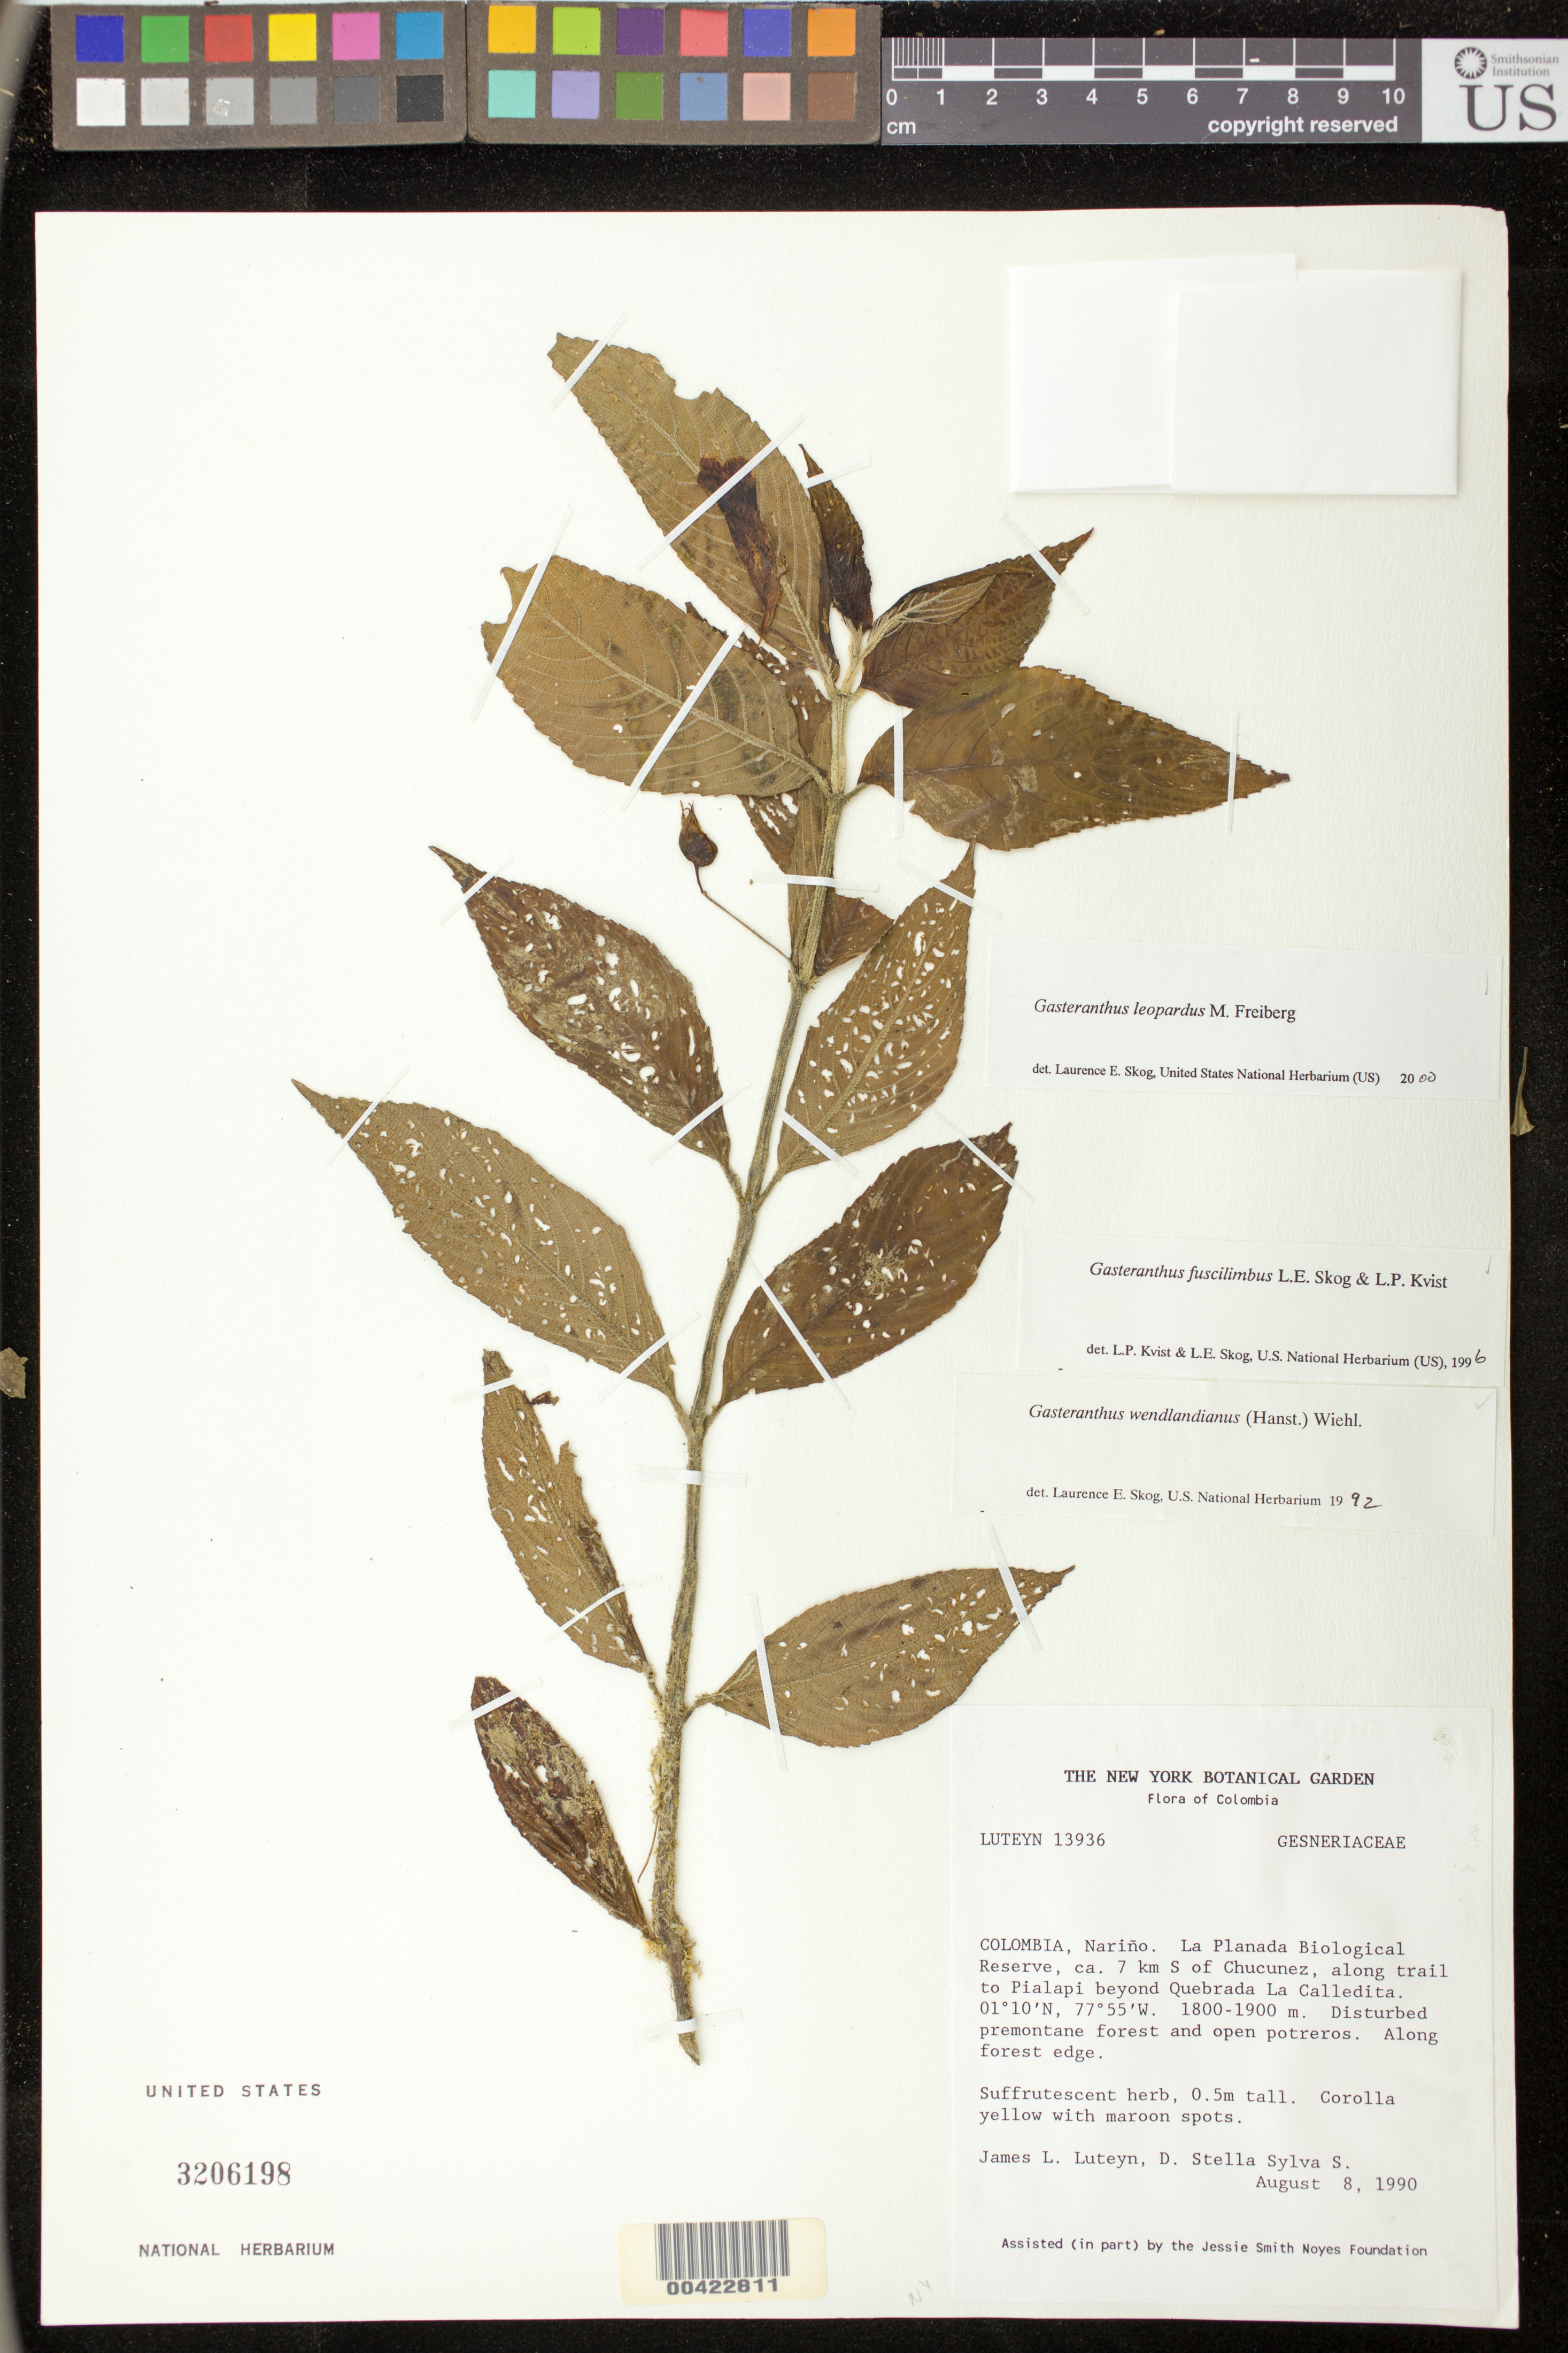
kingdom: Plantae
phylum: Tracheophyta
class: Magnoliopsida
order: Lamiales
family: Gesneriaceae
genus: Gasteranthus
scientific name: Gasteranthus leopardus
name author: M. Freiberg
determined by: Skog, Laurence E.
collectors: J. L. Luteyn & D. Sylva-S.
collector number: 13936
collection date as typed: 08 Aug 1990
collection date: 1990-08-08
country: Colombia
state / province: Nariño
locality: La Planada Biological Reserve, ca. 7 km S of Chucunez, along trail to Pialapi beyond Quebrada La Calledita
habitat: Disturbed premontane forest and open potreros; along forest edge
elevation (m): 1800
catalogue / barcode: US 3206198